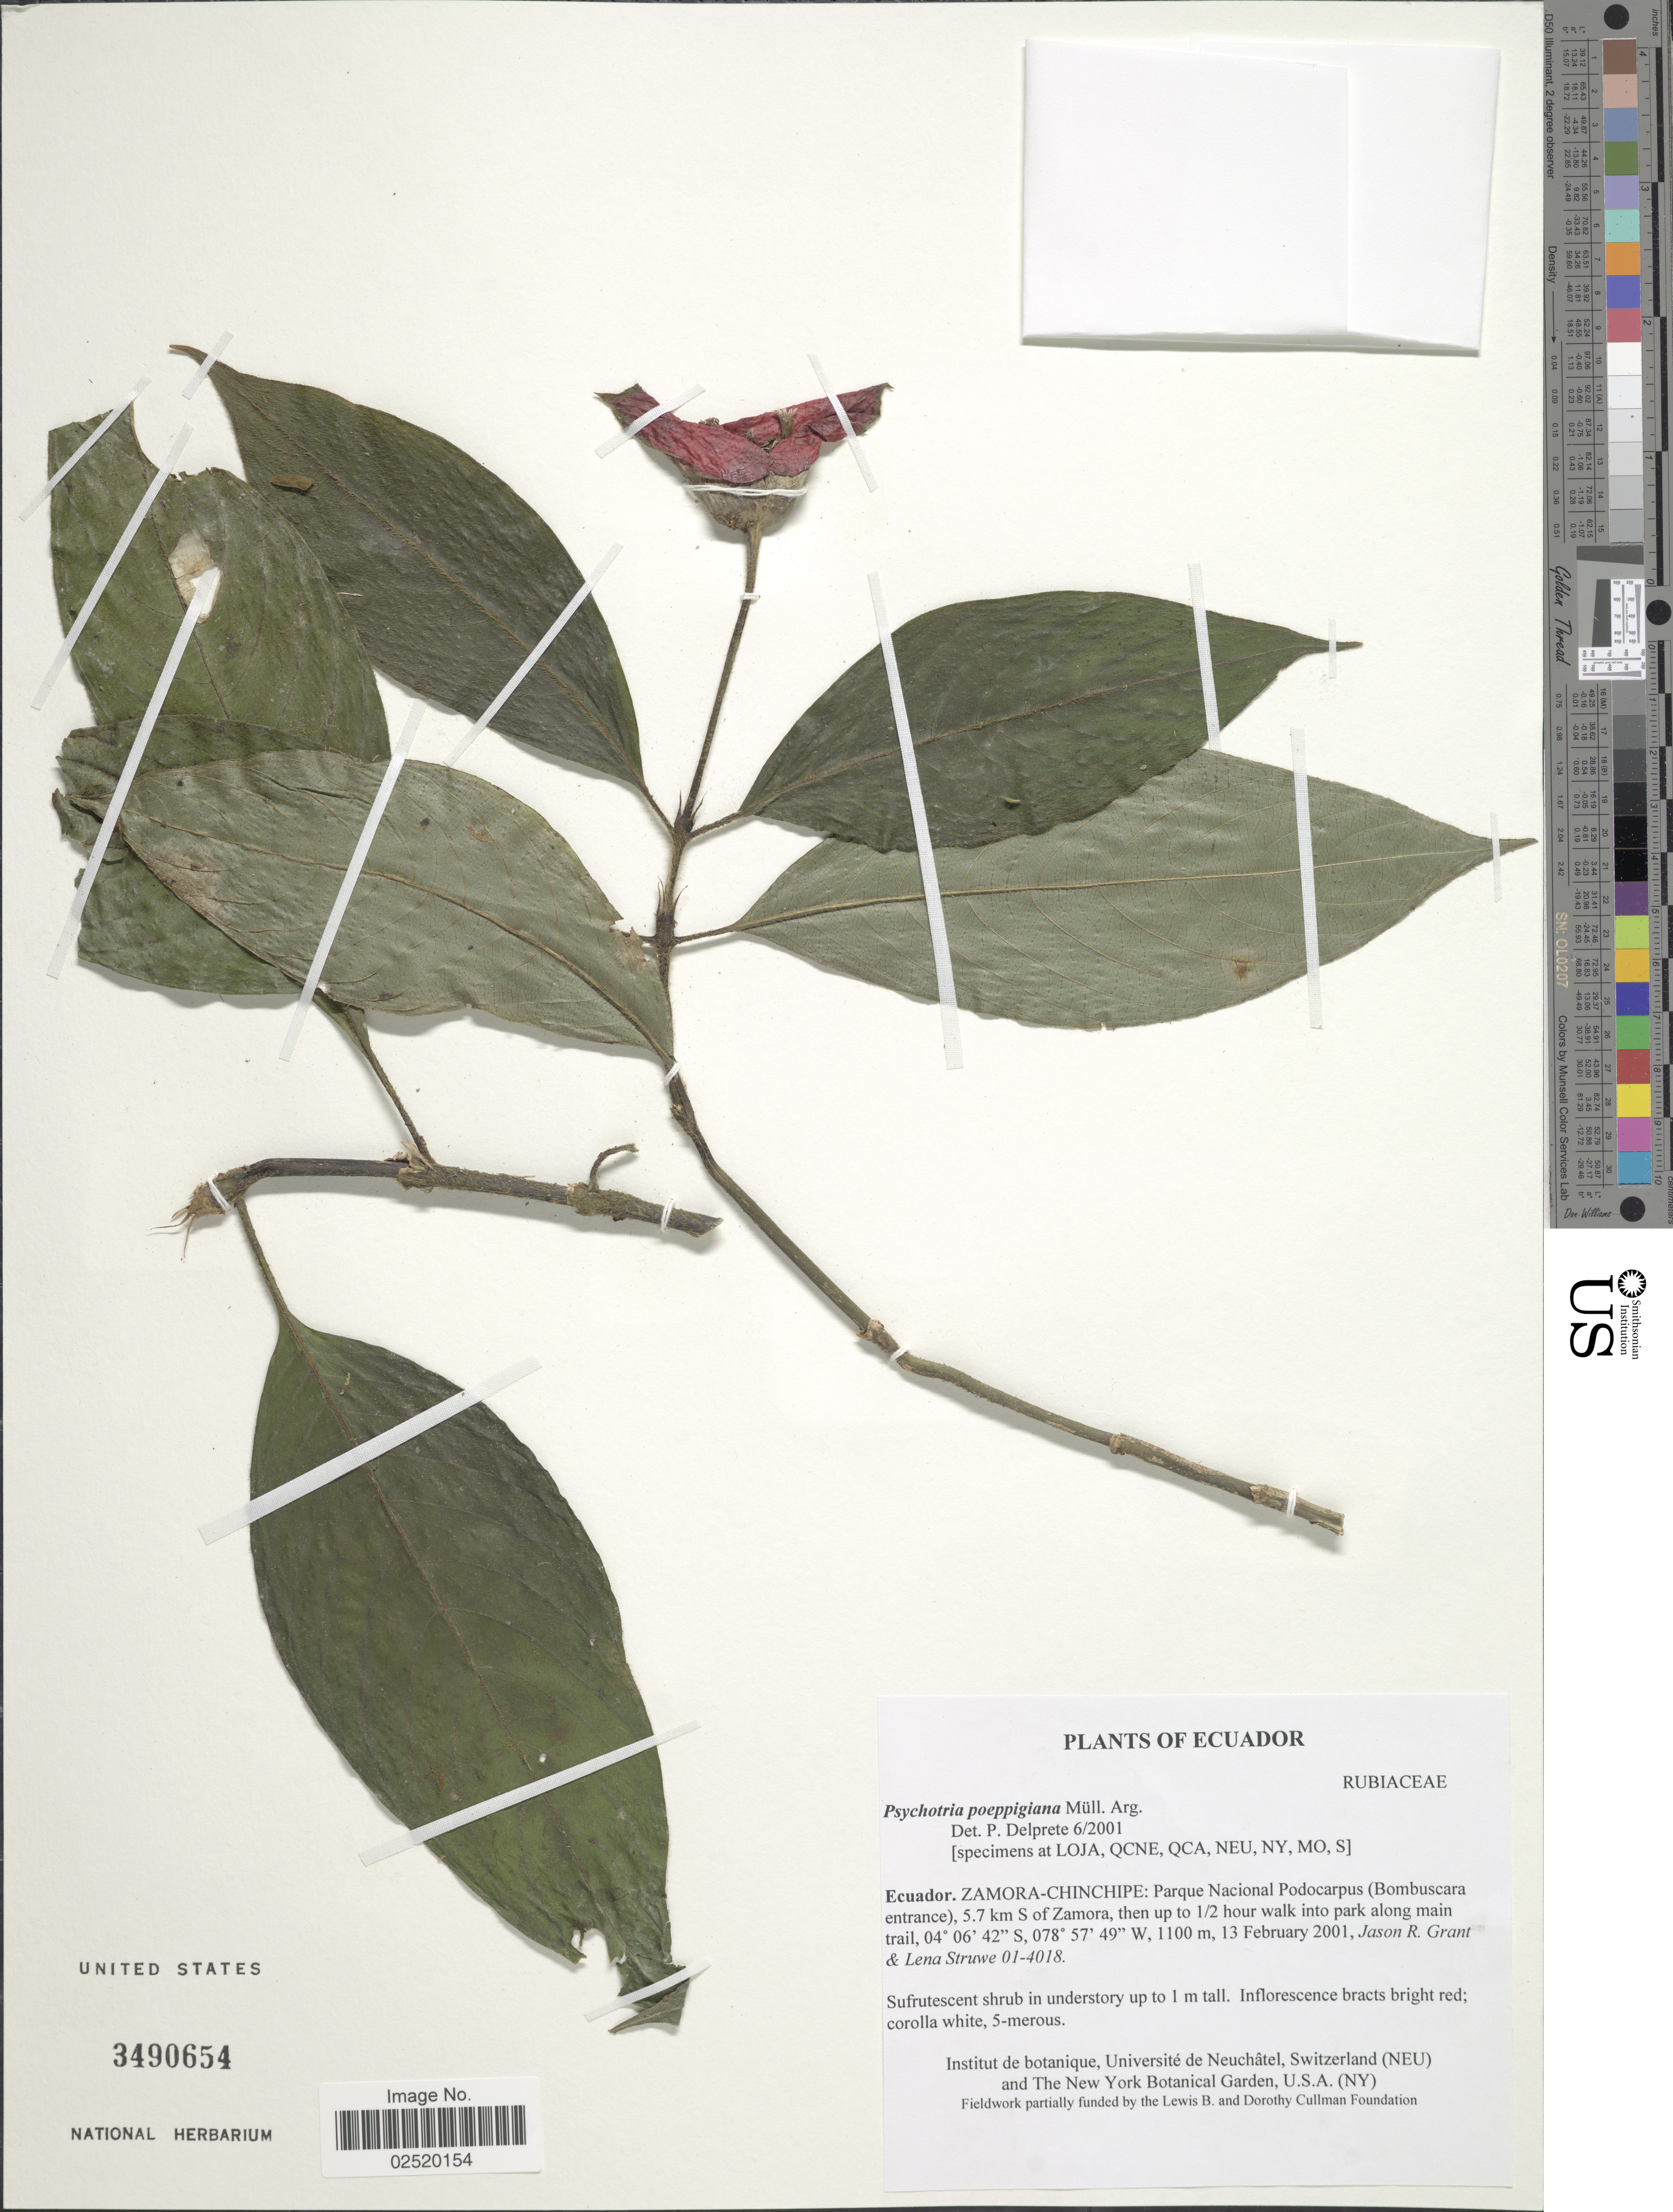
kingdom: Plantae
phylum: Tracheophyta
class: Magnoliopsida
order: Gentianales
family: Rubiaceae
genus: Psychotria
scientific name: Psychotria poeppigiana subsp. poeppigiana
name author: Müll. Arg.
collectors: J. R. Grant & L. Struwe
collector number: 01-4018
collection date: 2001-02-13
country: Ecuador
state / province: Zamora-Chinchipe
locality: Zamora-Chinchipe: Parque Nacional Podocarpus (Bombuscara entrance) 5.7 km S of Zamora, then up 1/2 hour walk into park along main trail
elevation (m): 1100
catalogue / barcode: US 3490654